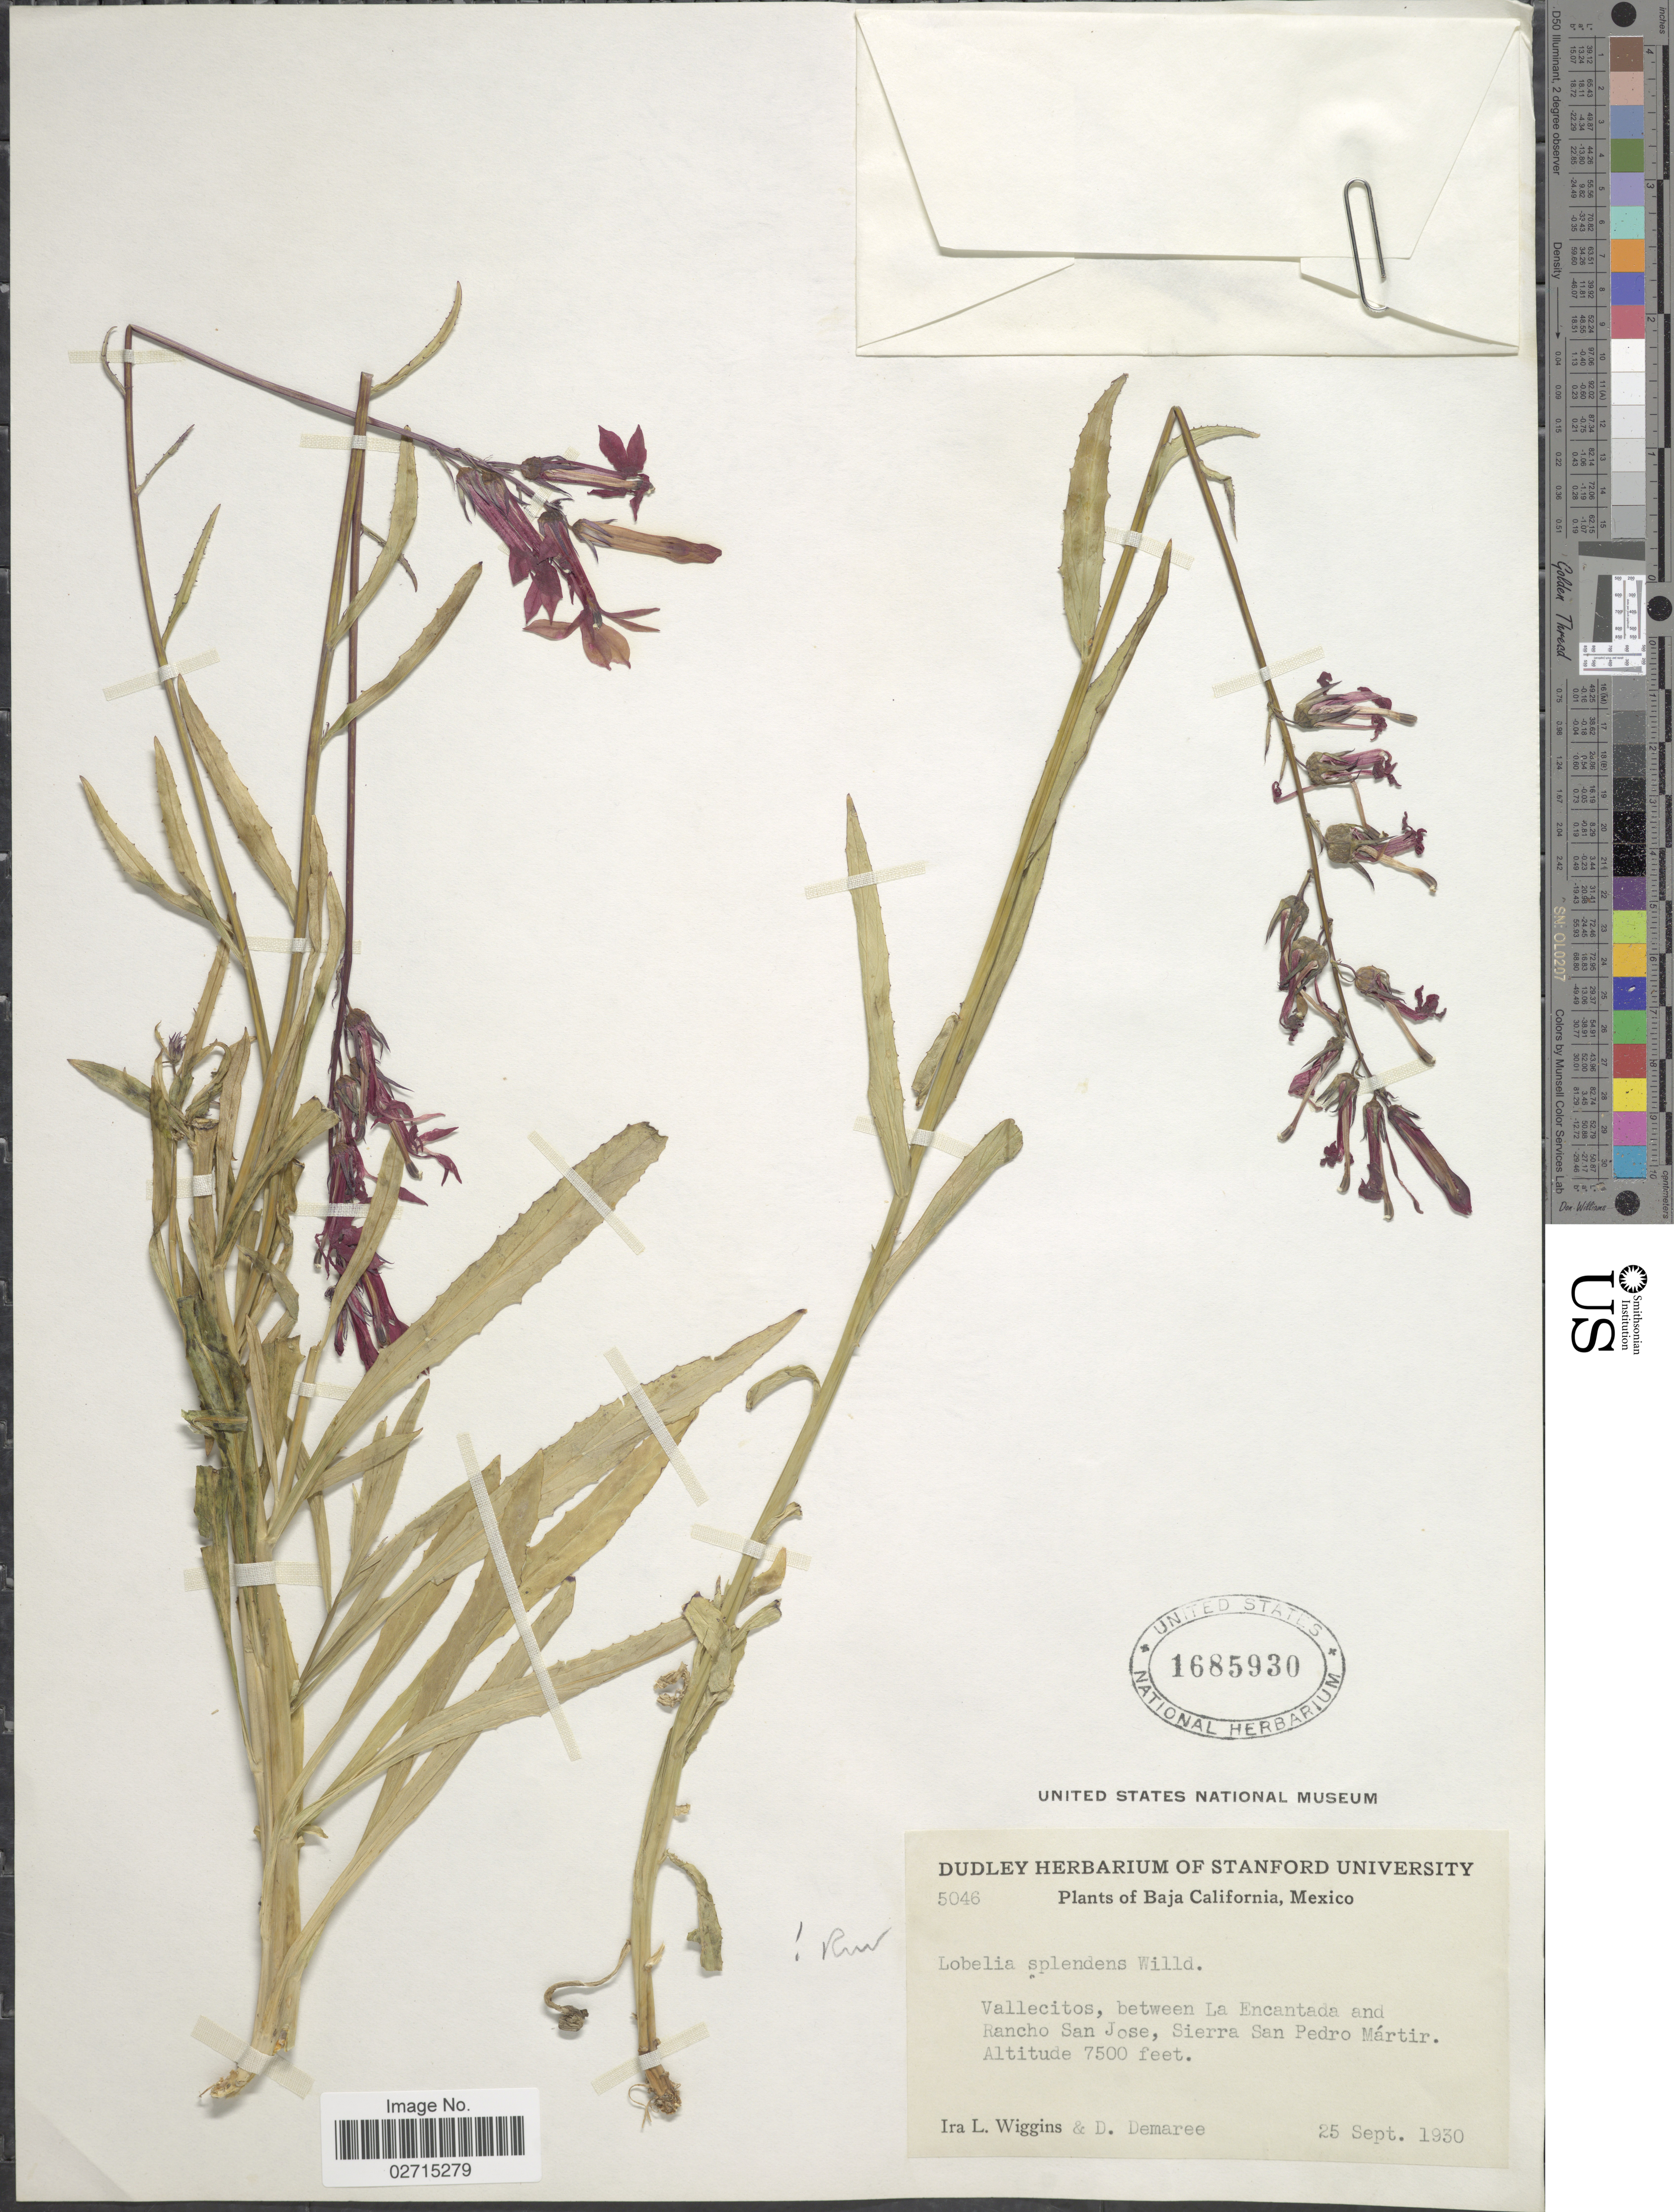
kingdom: Plantae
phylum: Tracheophyta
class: Magnoliopsida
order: Asterales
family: Campanulaceae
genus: Lobelia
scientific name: Lobelia splendens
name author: Humb. & Bonpl. ex Willd.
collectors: I. L. Wiggins & D. Demaree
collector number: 5046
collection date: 1930-09-25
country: Mexico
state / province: Baja California Norte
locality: Vallecitos, between La Encantada and Rancho San Jose, Sierra San Pedro Mártir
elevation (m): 2286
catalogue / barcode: US 1685930